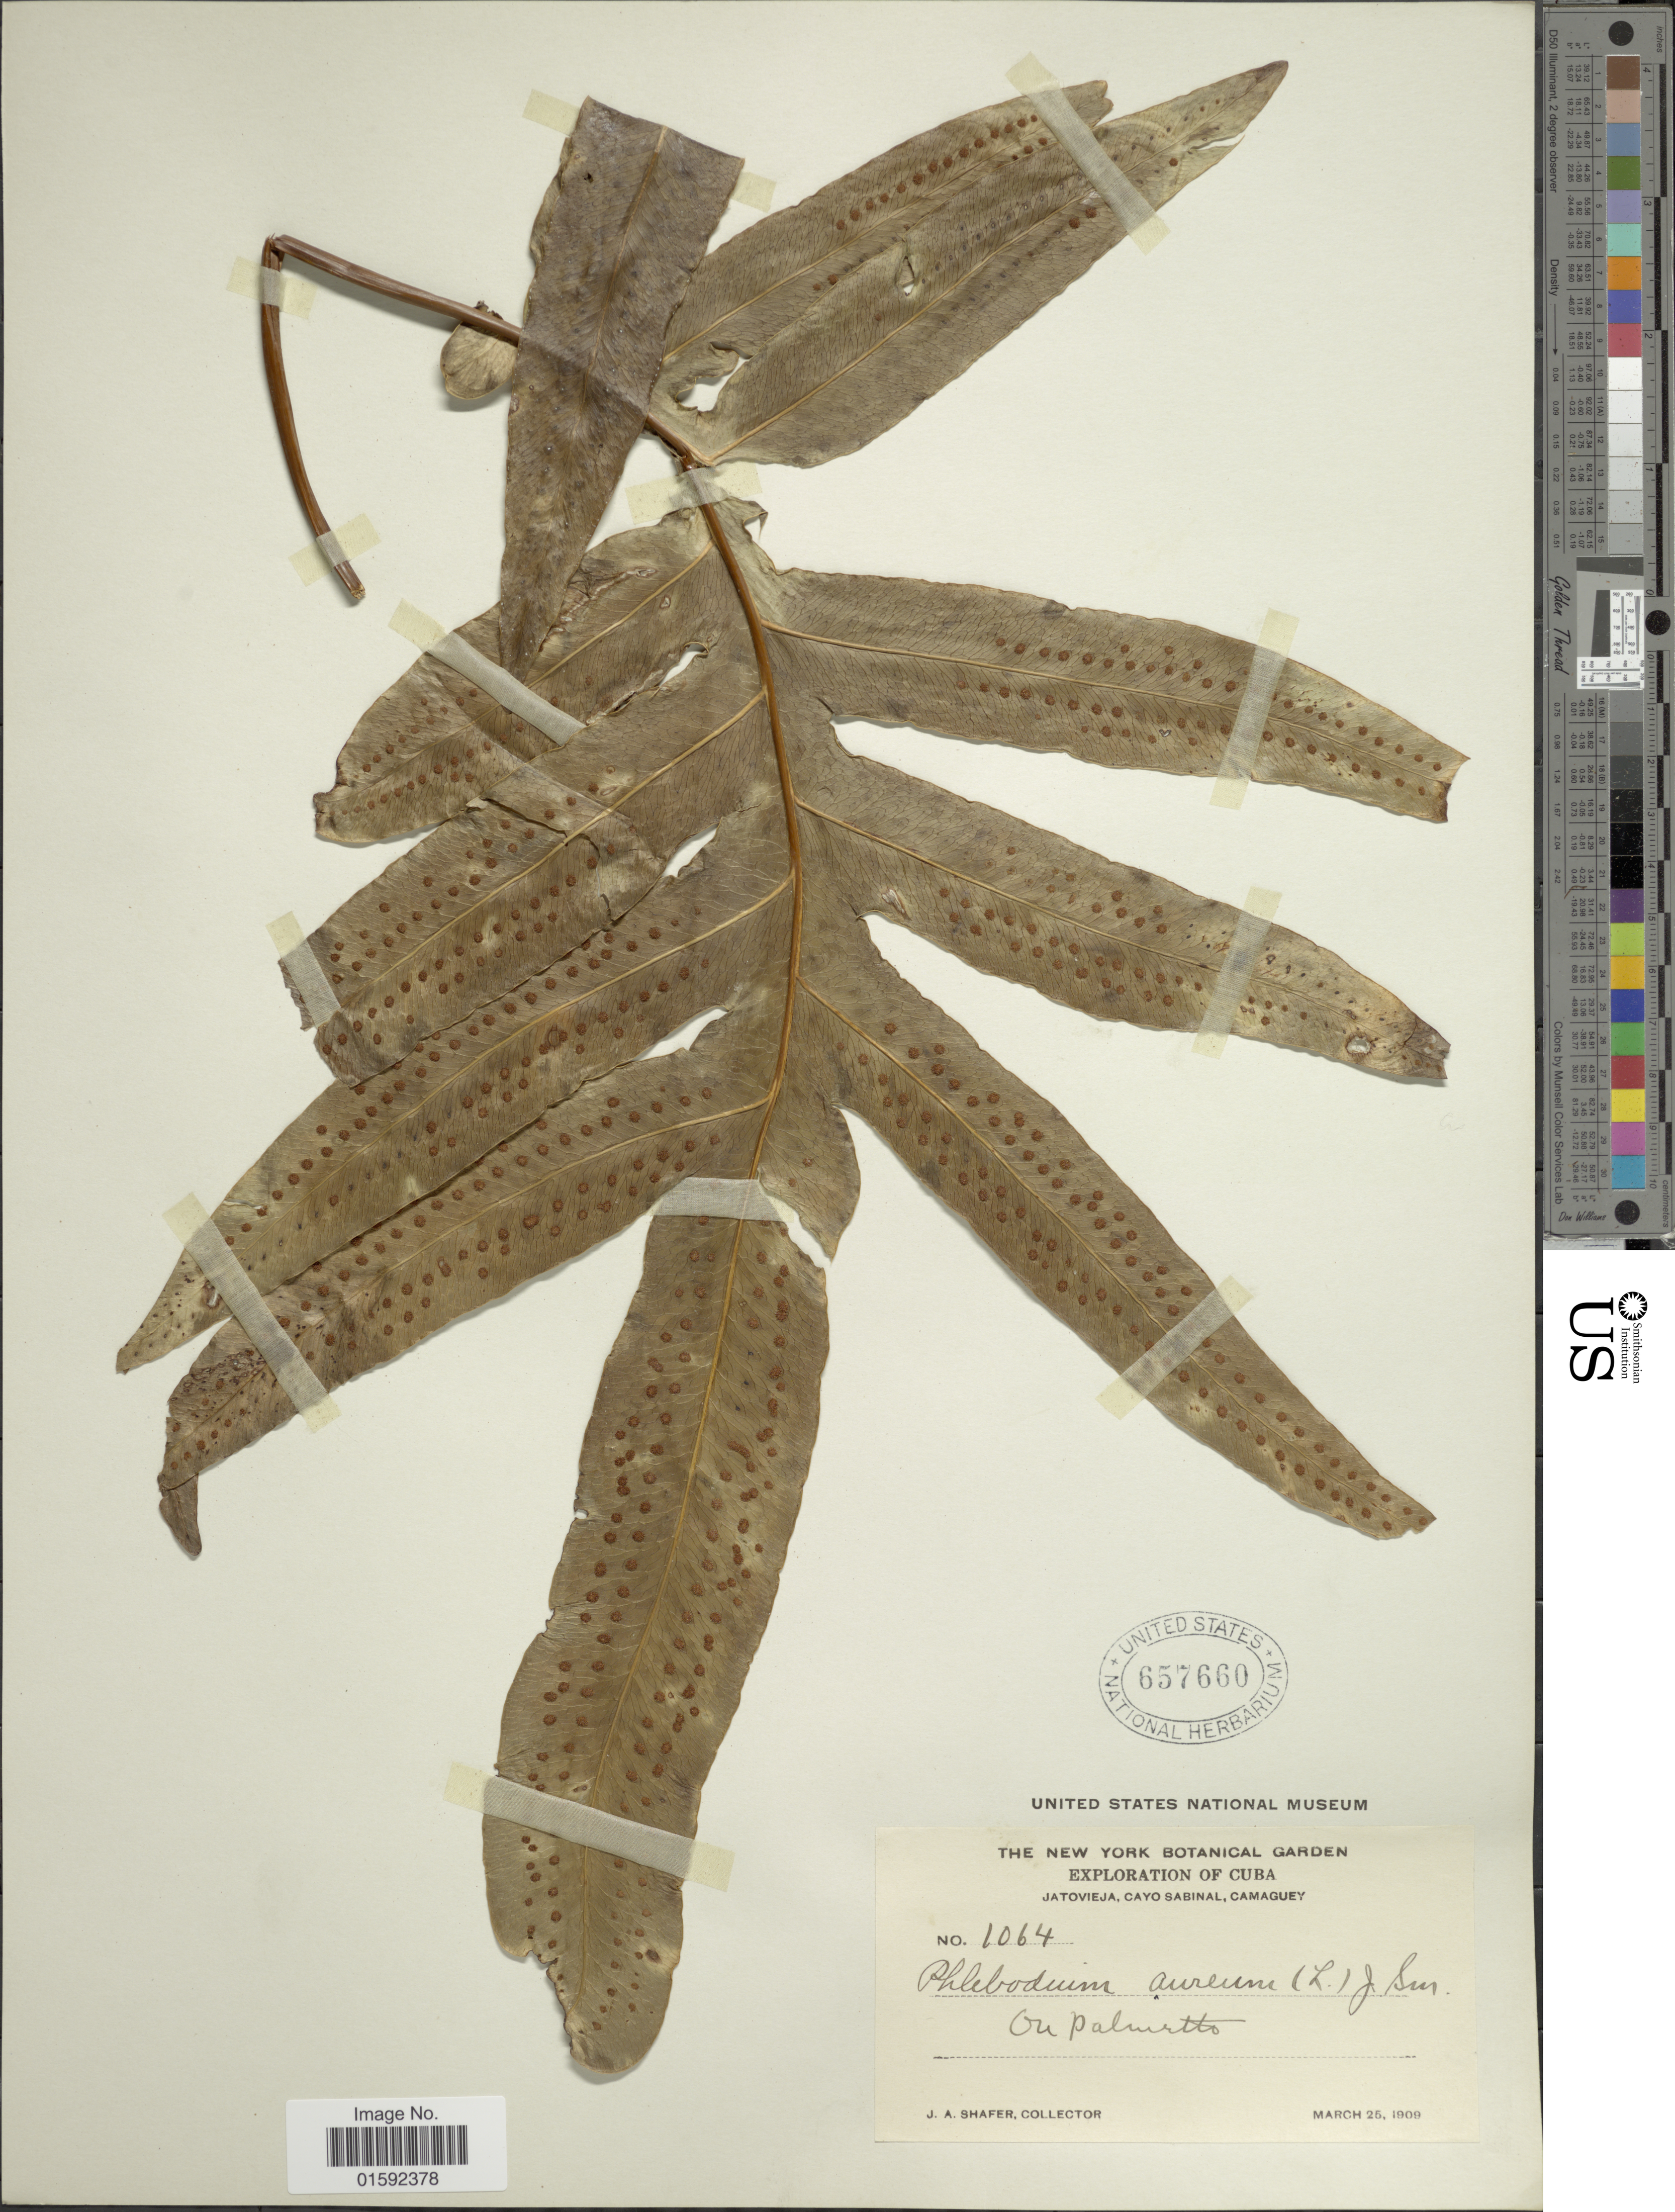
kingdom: Plantae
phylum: Tracheophyta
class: Polypodiopsida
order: Polypodiales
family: Polypodiaceae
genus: Phlebodium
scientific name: Phlebodium aureum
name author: (L.) J. Sm.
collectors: J. A. Shafer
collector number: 1064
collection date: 1909-03-25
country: Cuba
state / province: Camagüey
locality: Cuba, Jatovieja, Cayo Sabinal, Camaguey.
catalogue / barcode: US 657660